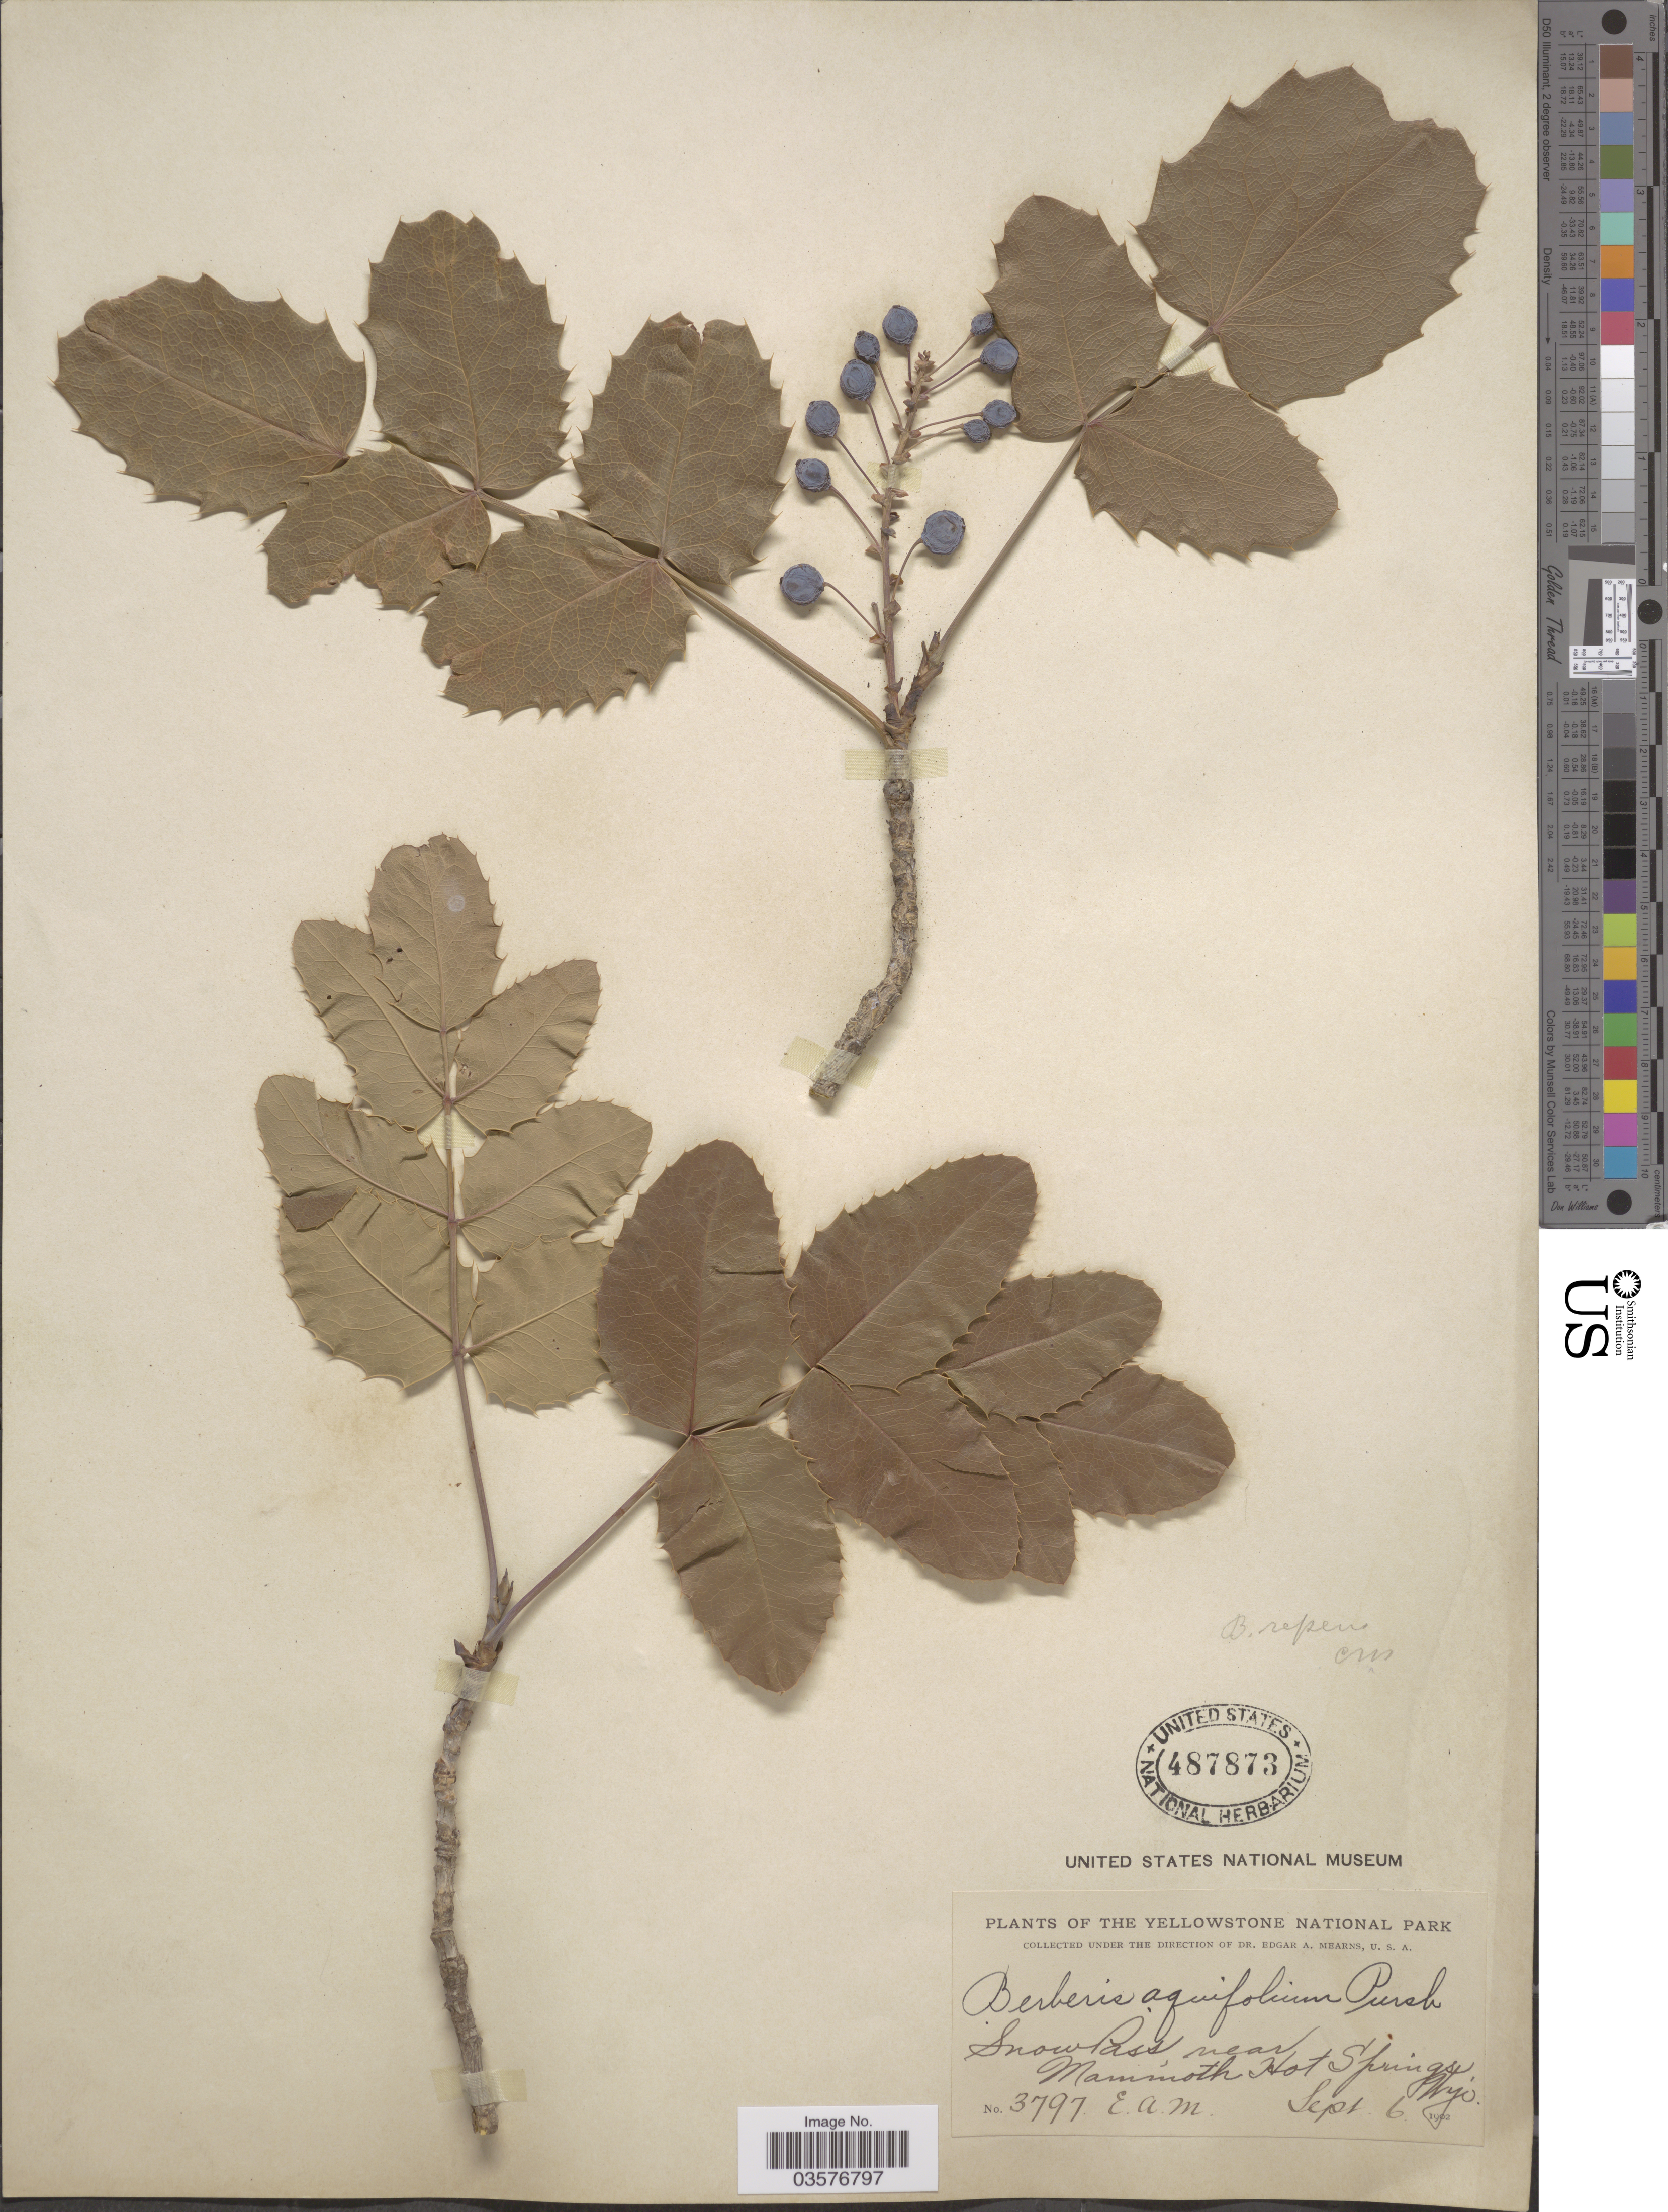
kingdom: Plantae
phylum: Tracheophyta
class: Magnoliopsida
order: Ranunculales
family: Berberidaceae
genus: Mahonia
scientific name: Mahonia repens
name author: (Lindl.) G. Don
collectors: E. A. Mearns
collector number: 3797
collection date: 1902-09-06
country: United States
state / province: Wyoming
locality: The Yellowstone National Park. Snow Pass, near Mammoth Hot Springs.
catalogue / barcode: US 487873